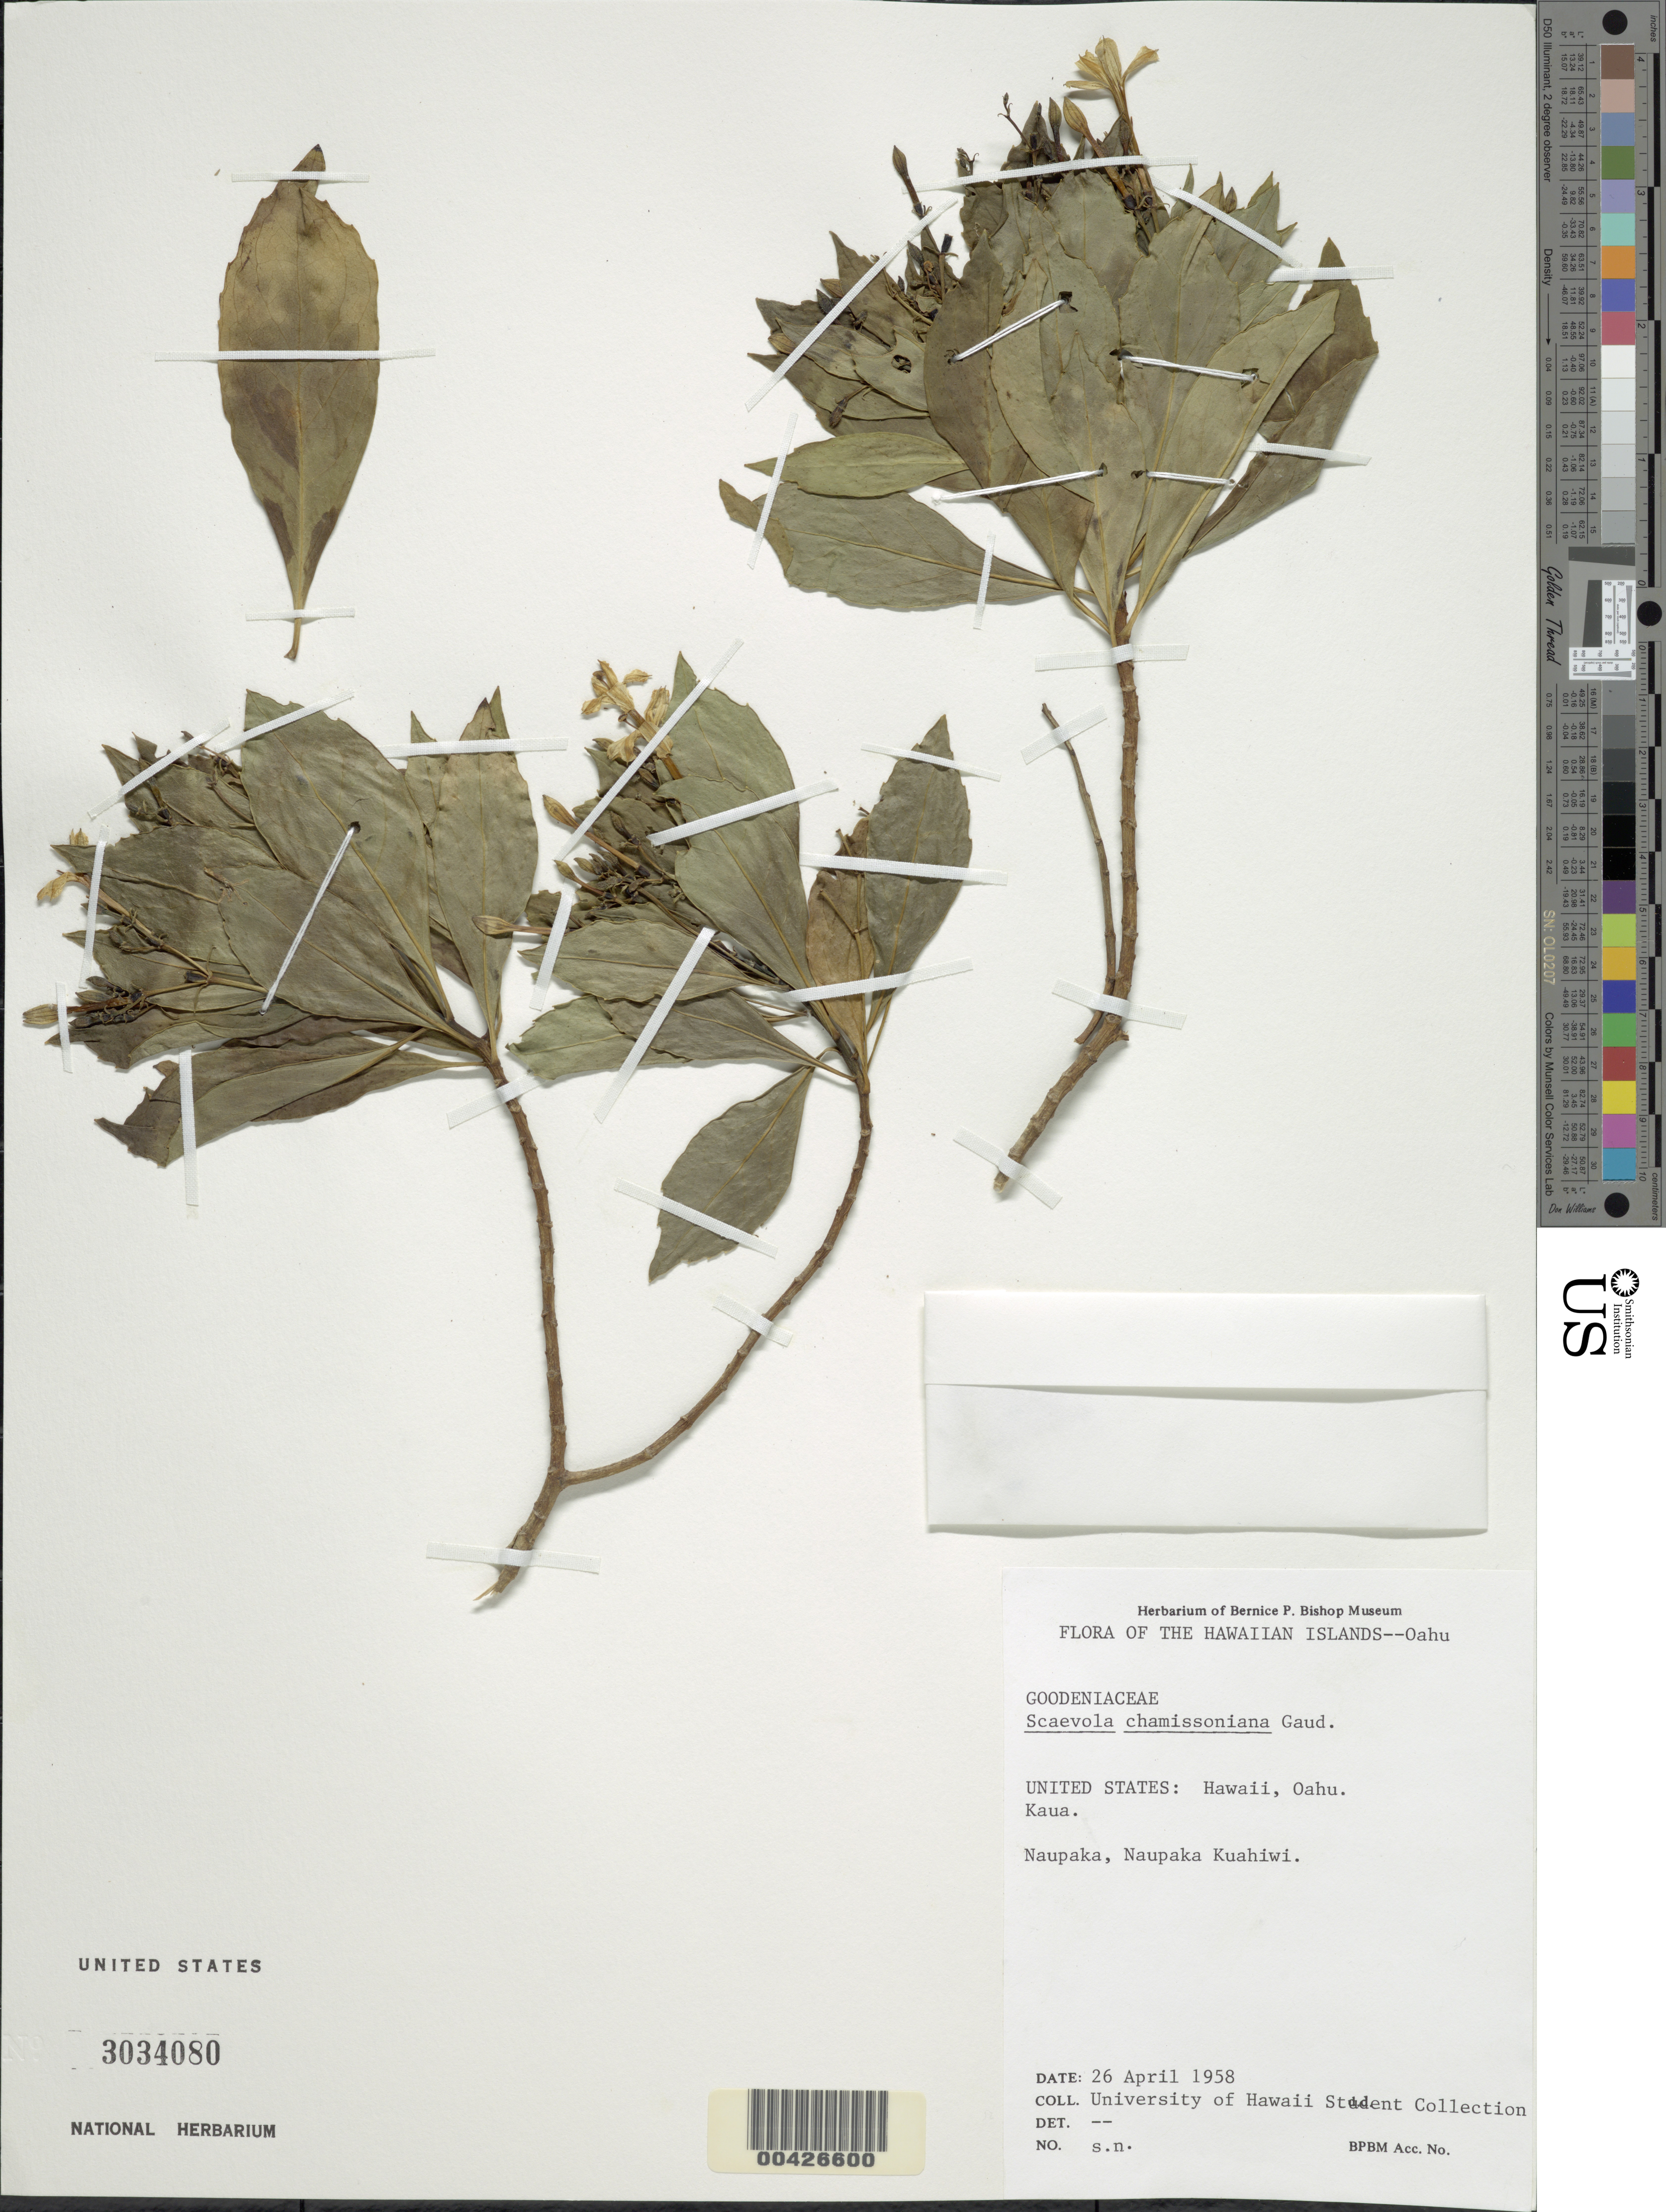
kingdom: Plantae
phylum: Tracheophyta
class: Magnoliopsida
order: Asterales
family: Goodeniaceae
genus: Scaevola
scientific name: Scaevola chamissoniana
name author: Gaudich.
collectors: University of Hawaii Student Collection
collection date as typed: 26 Apr 1958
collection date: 1958-04-26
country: United States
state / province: Hawaii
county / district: Honolulu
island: Oahu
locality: Oahu, Kaua, Naupaka, Naupaka Kuahiwi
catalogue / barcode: US 3034080